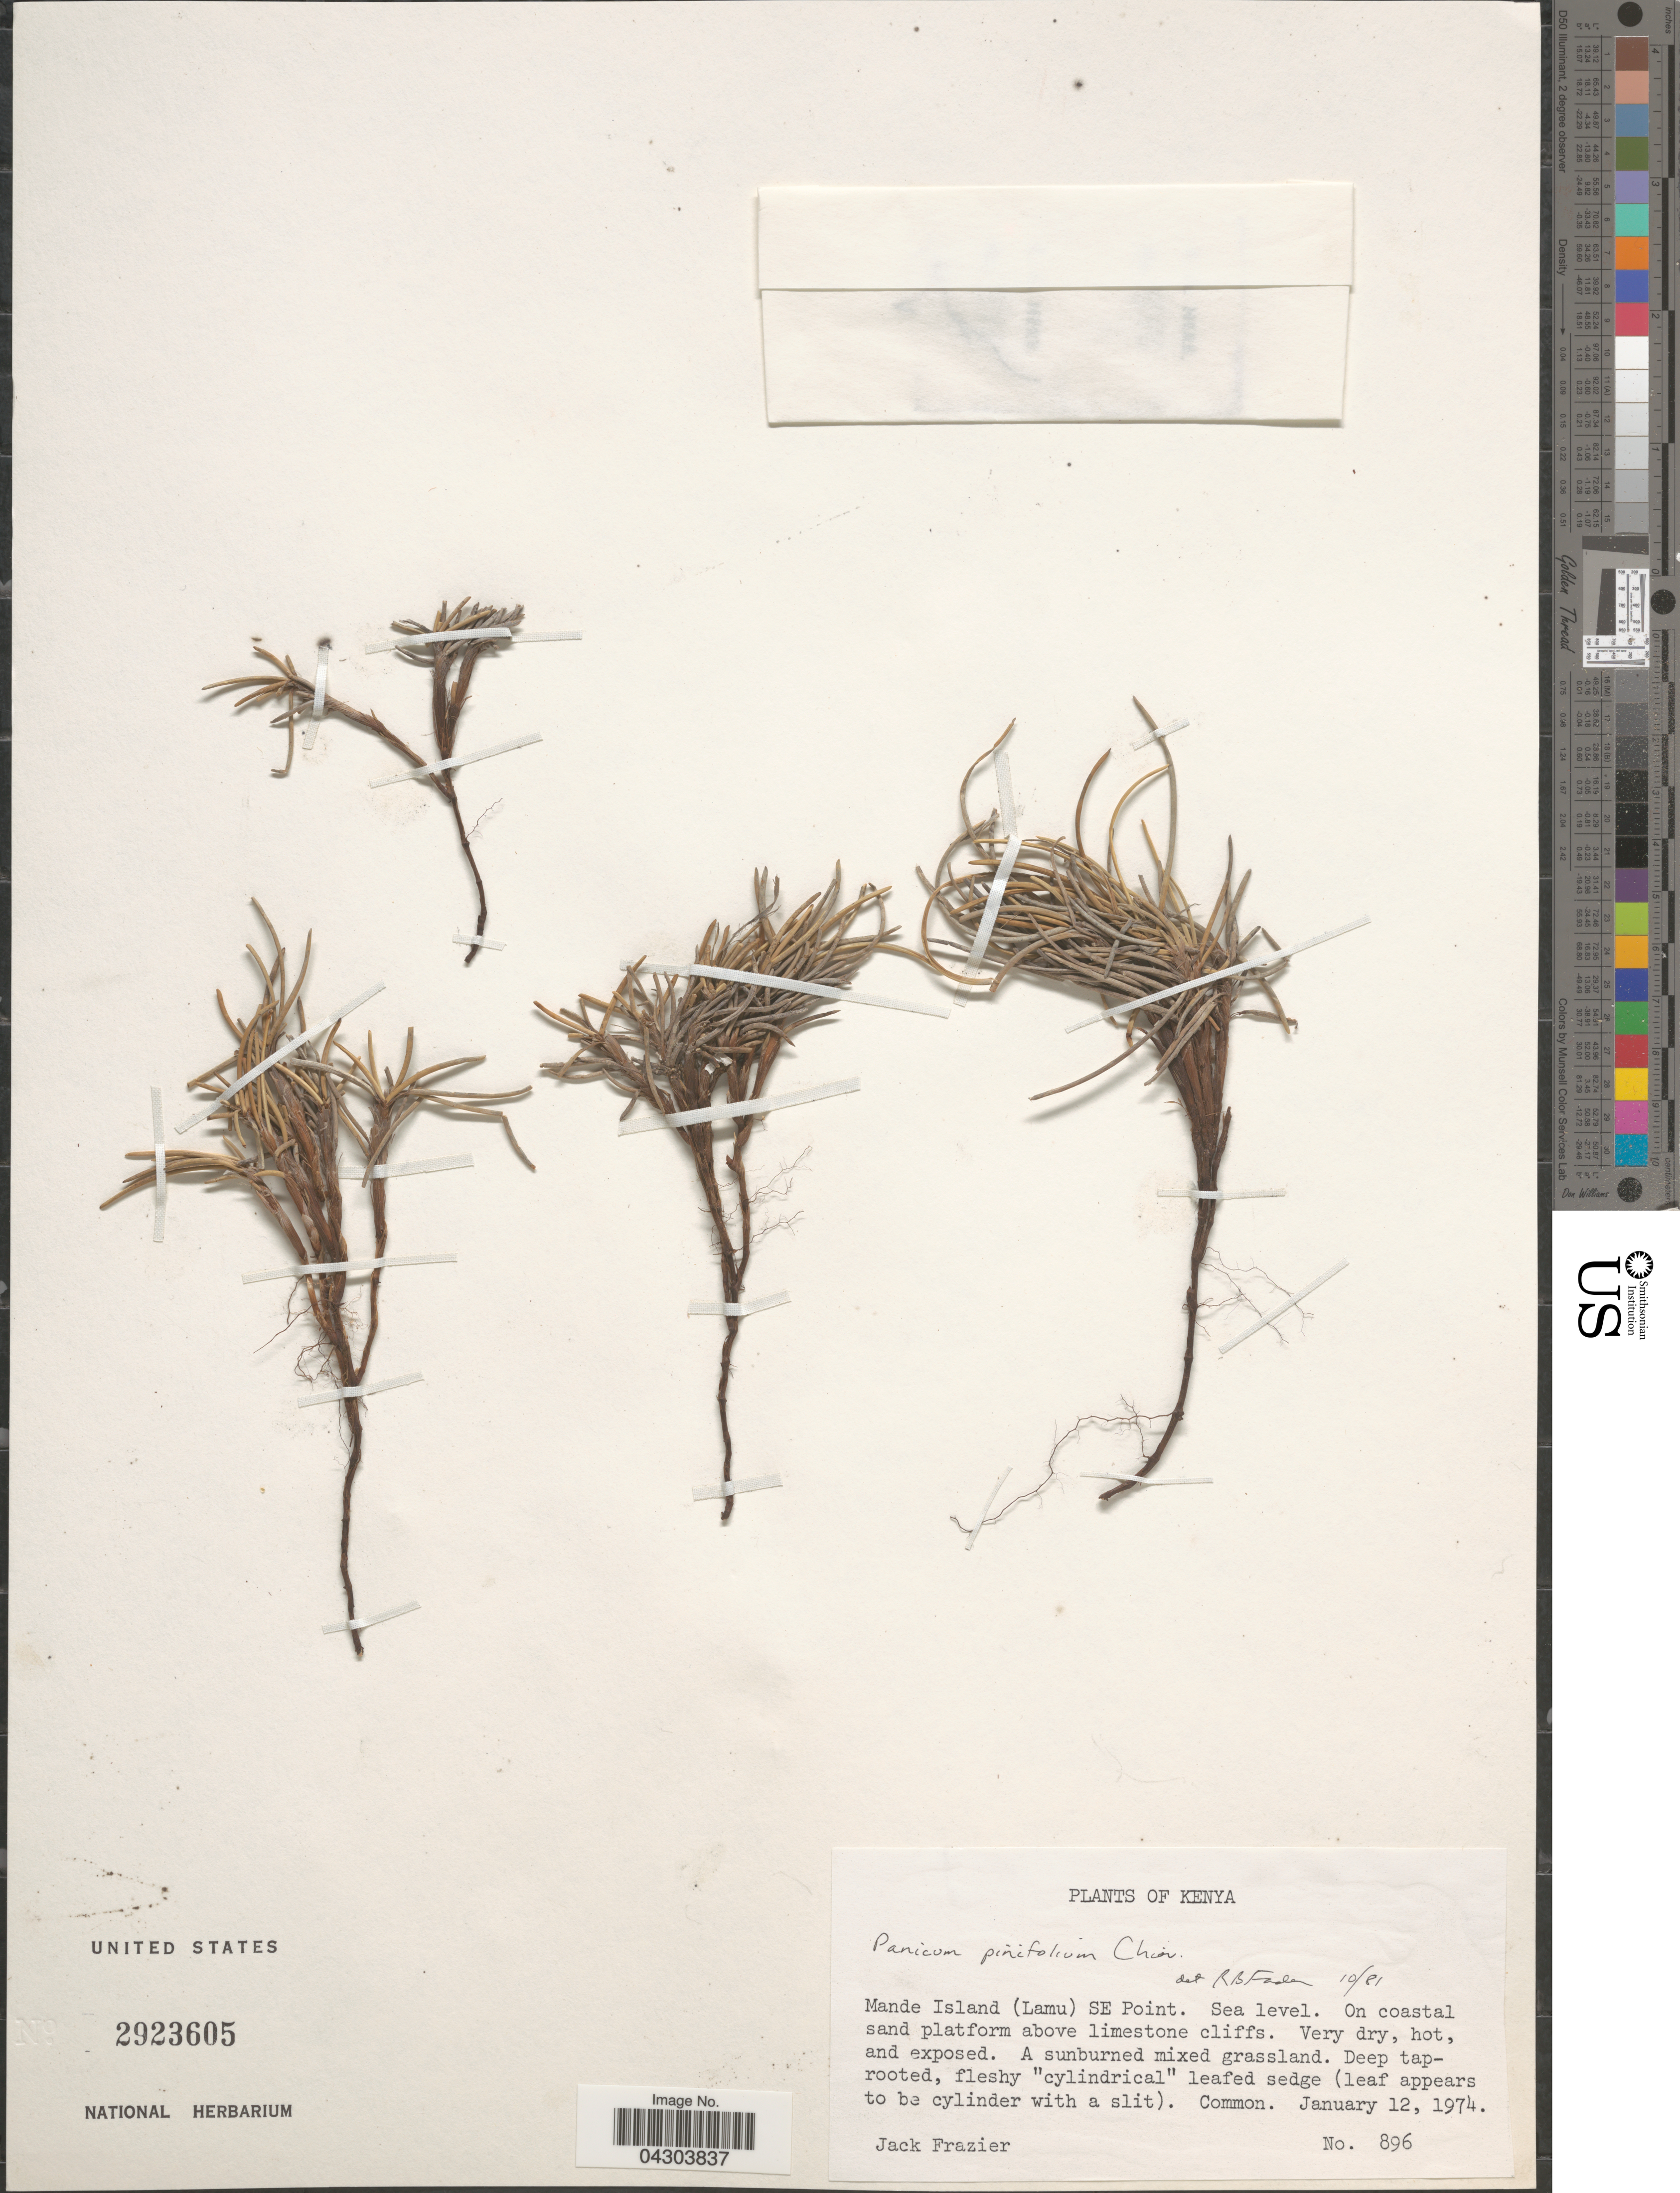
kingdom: Plantae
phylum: Tracheophyta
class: Liliopsida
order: Poales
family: Poaceae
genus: Panicum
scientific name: Panicum pinifolium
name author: Chiov.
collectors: J. Frazier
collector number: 896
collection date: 1974-01-12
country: Kenya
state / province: Lamu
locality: Mande Island SE Point.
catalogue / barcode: US 2923605